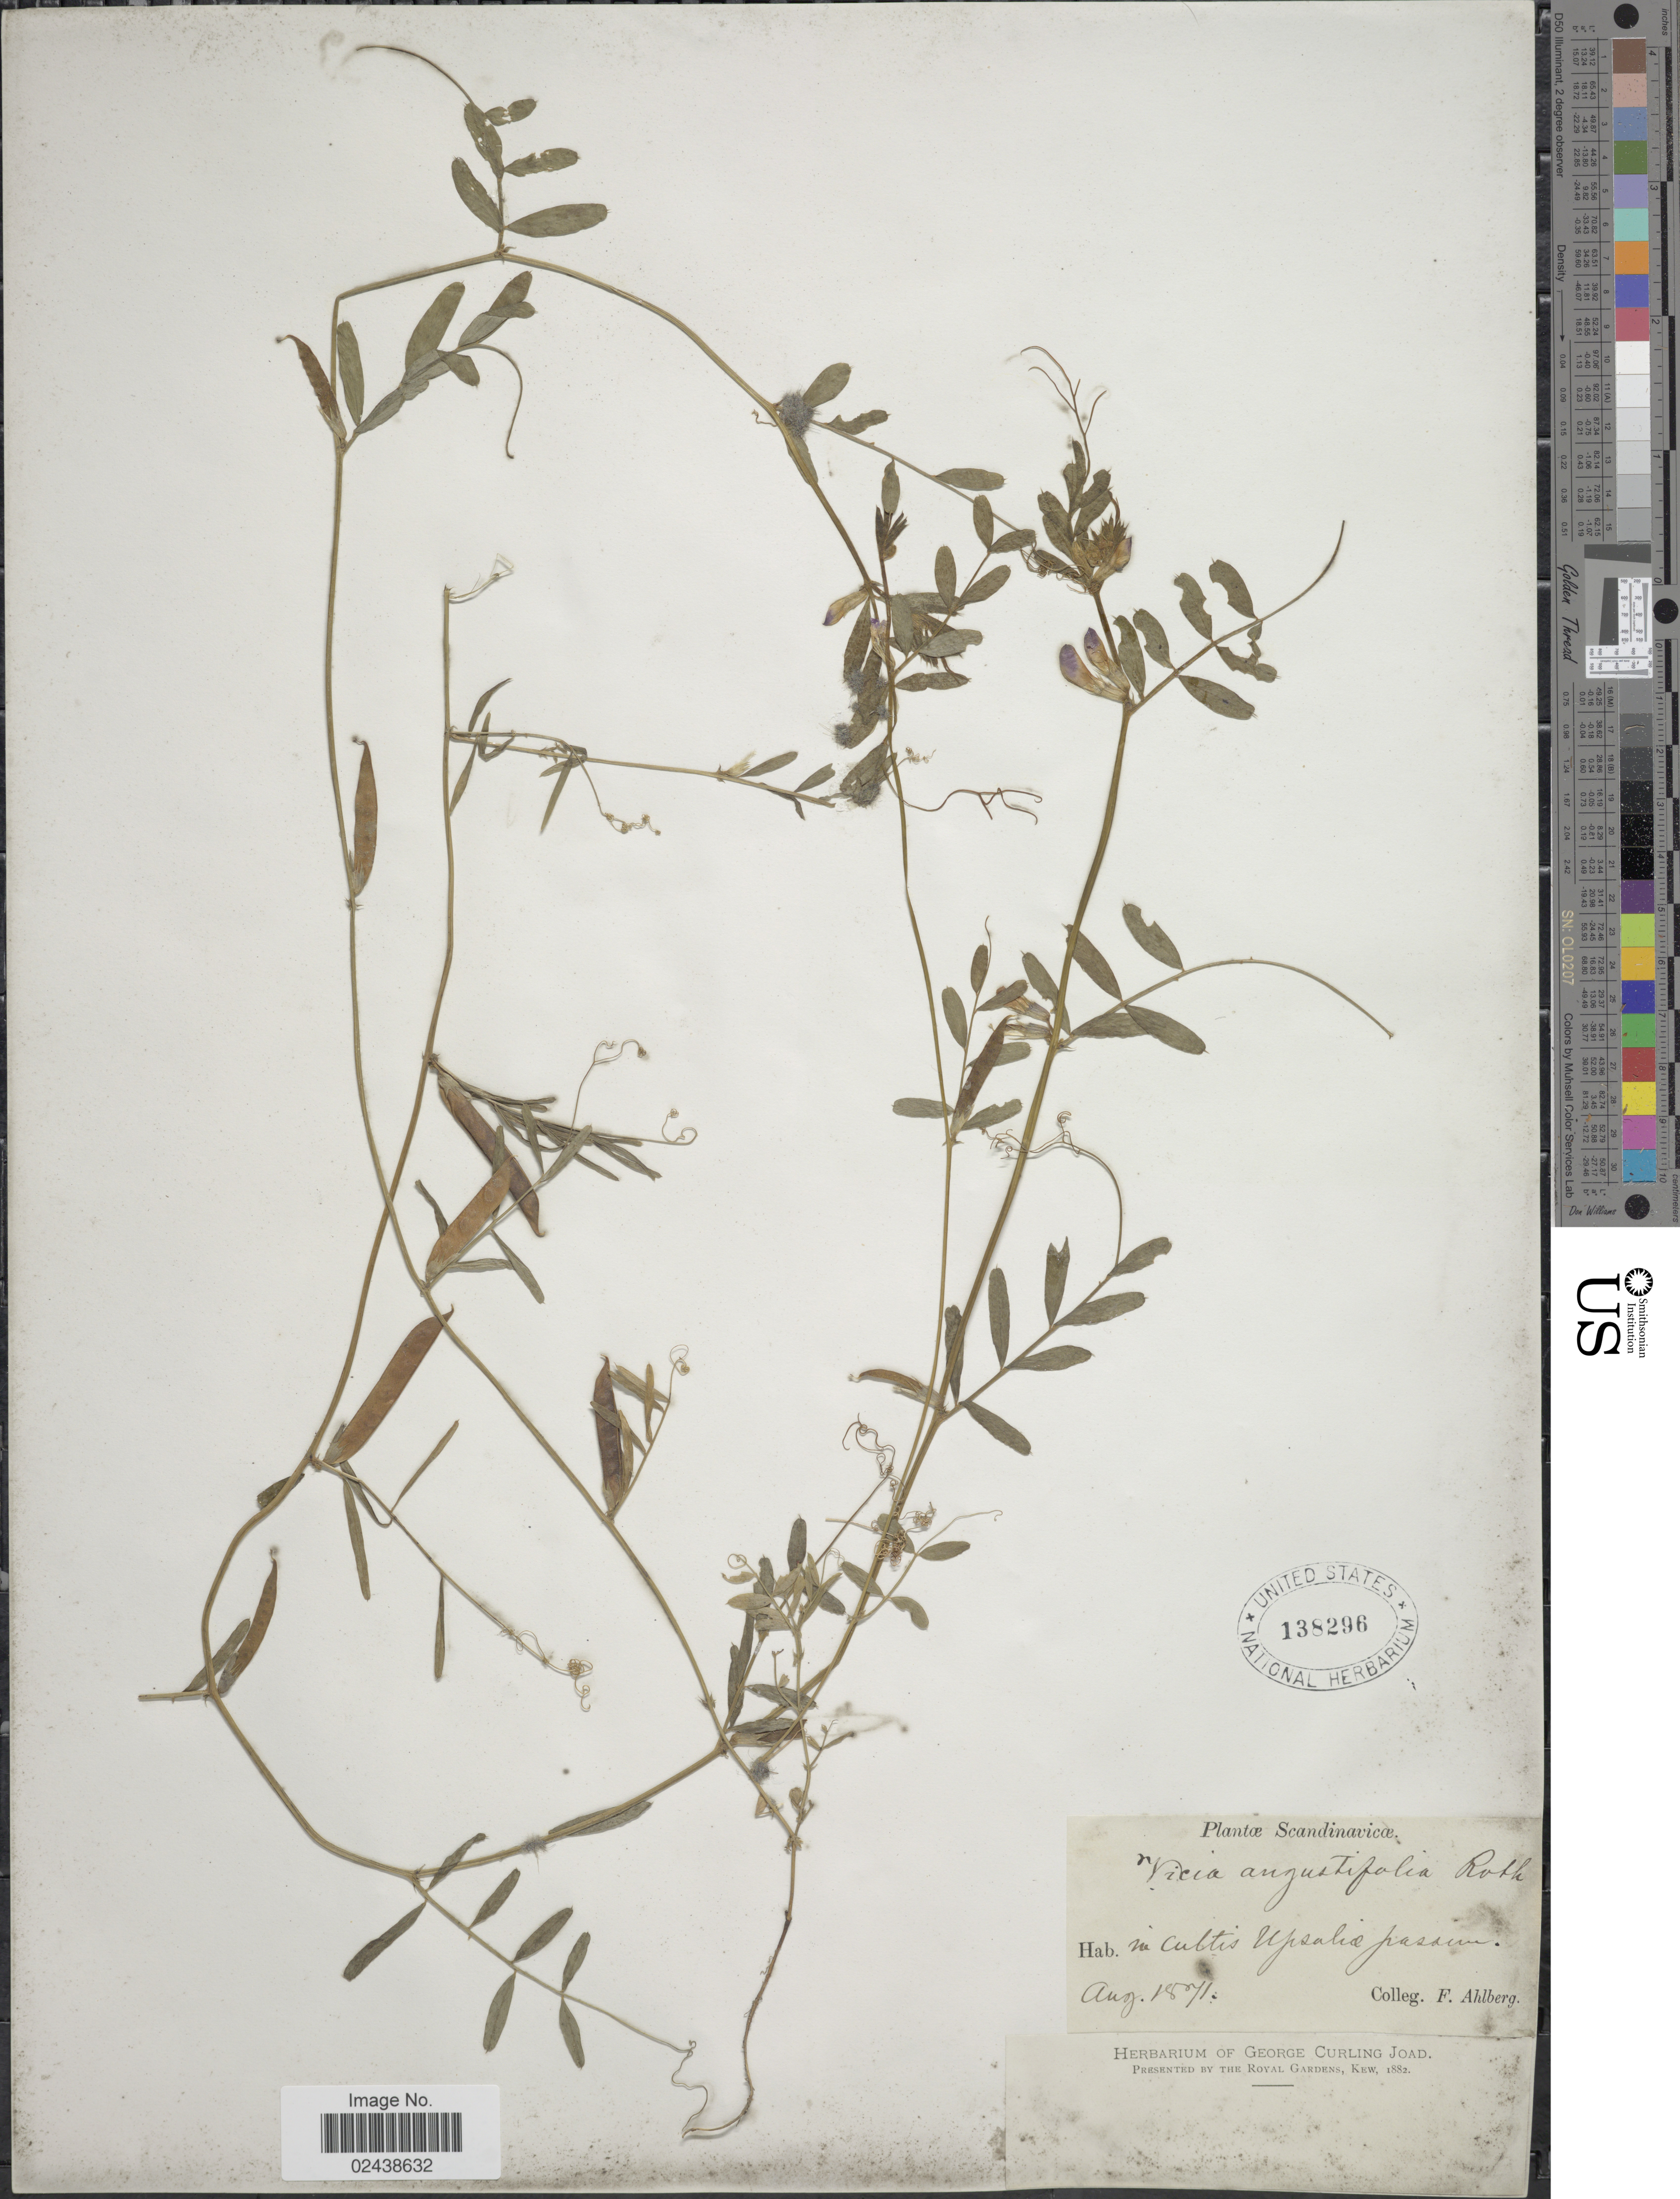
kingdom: Plantae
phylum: Tracheophyta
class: Magnoliopsida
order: Fabales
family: Fabaceae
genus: Vicia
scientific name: Vicia angustifolia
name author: L.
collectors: F. Ahlberg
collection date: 1871-08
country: Sweden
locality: Scandinavicae. In cultis Upsalia passim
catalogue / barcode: US 138296